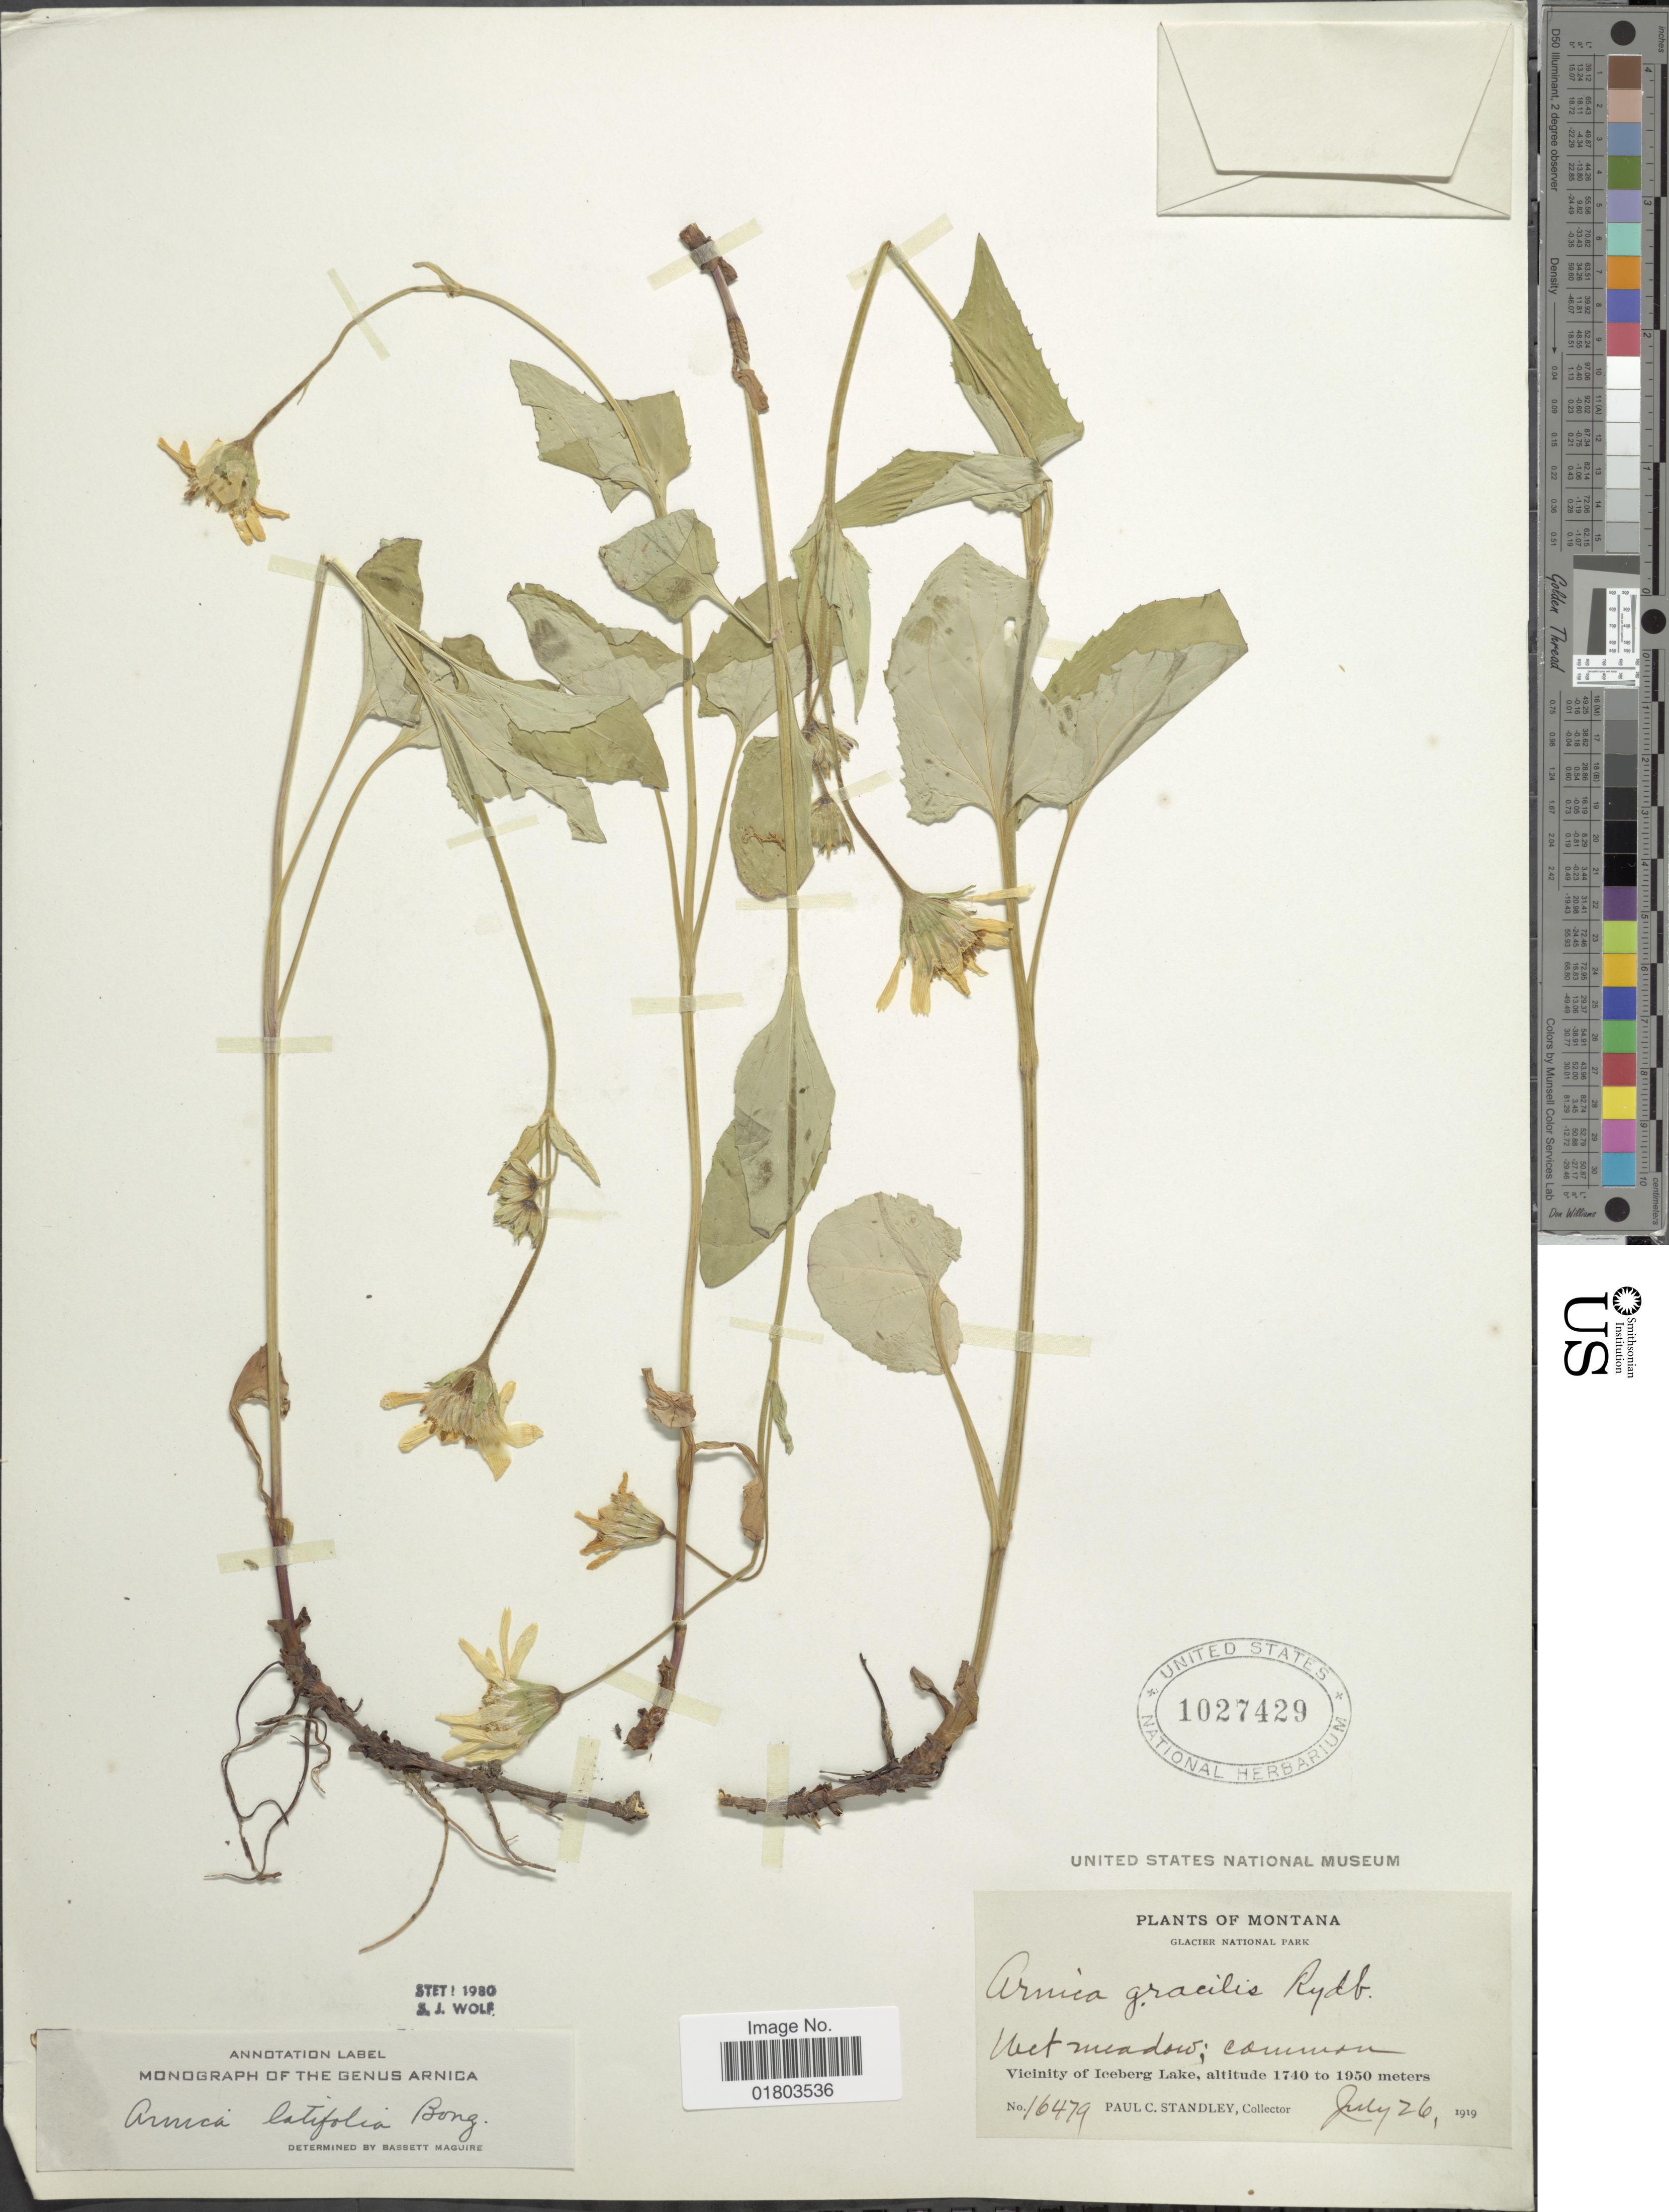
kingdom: Plantae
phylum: Tracheophyta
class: Magnoliopsida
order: Asterales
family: Asteraceae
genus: Arnica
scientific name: Arnica latifolia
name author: Bong.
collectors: P. C. Standley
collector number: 16479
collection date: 1919-07-26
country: United States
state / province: Montana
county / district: Glacier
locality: Glacier National Park, Wet meadow; common, Vicinity of Iceberg Lake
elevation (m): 1740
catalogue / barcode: US 1027429